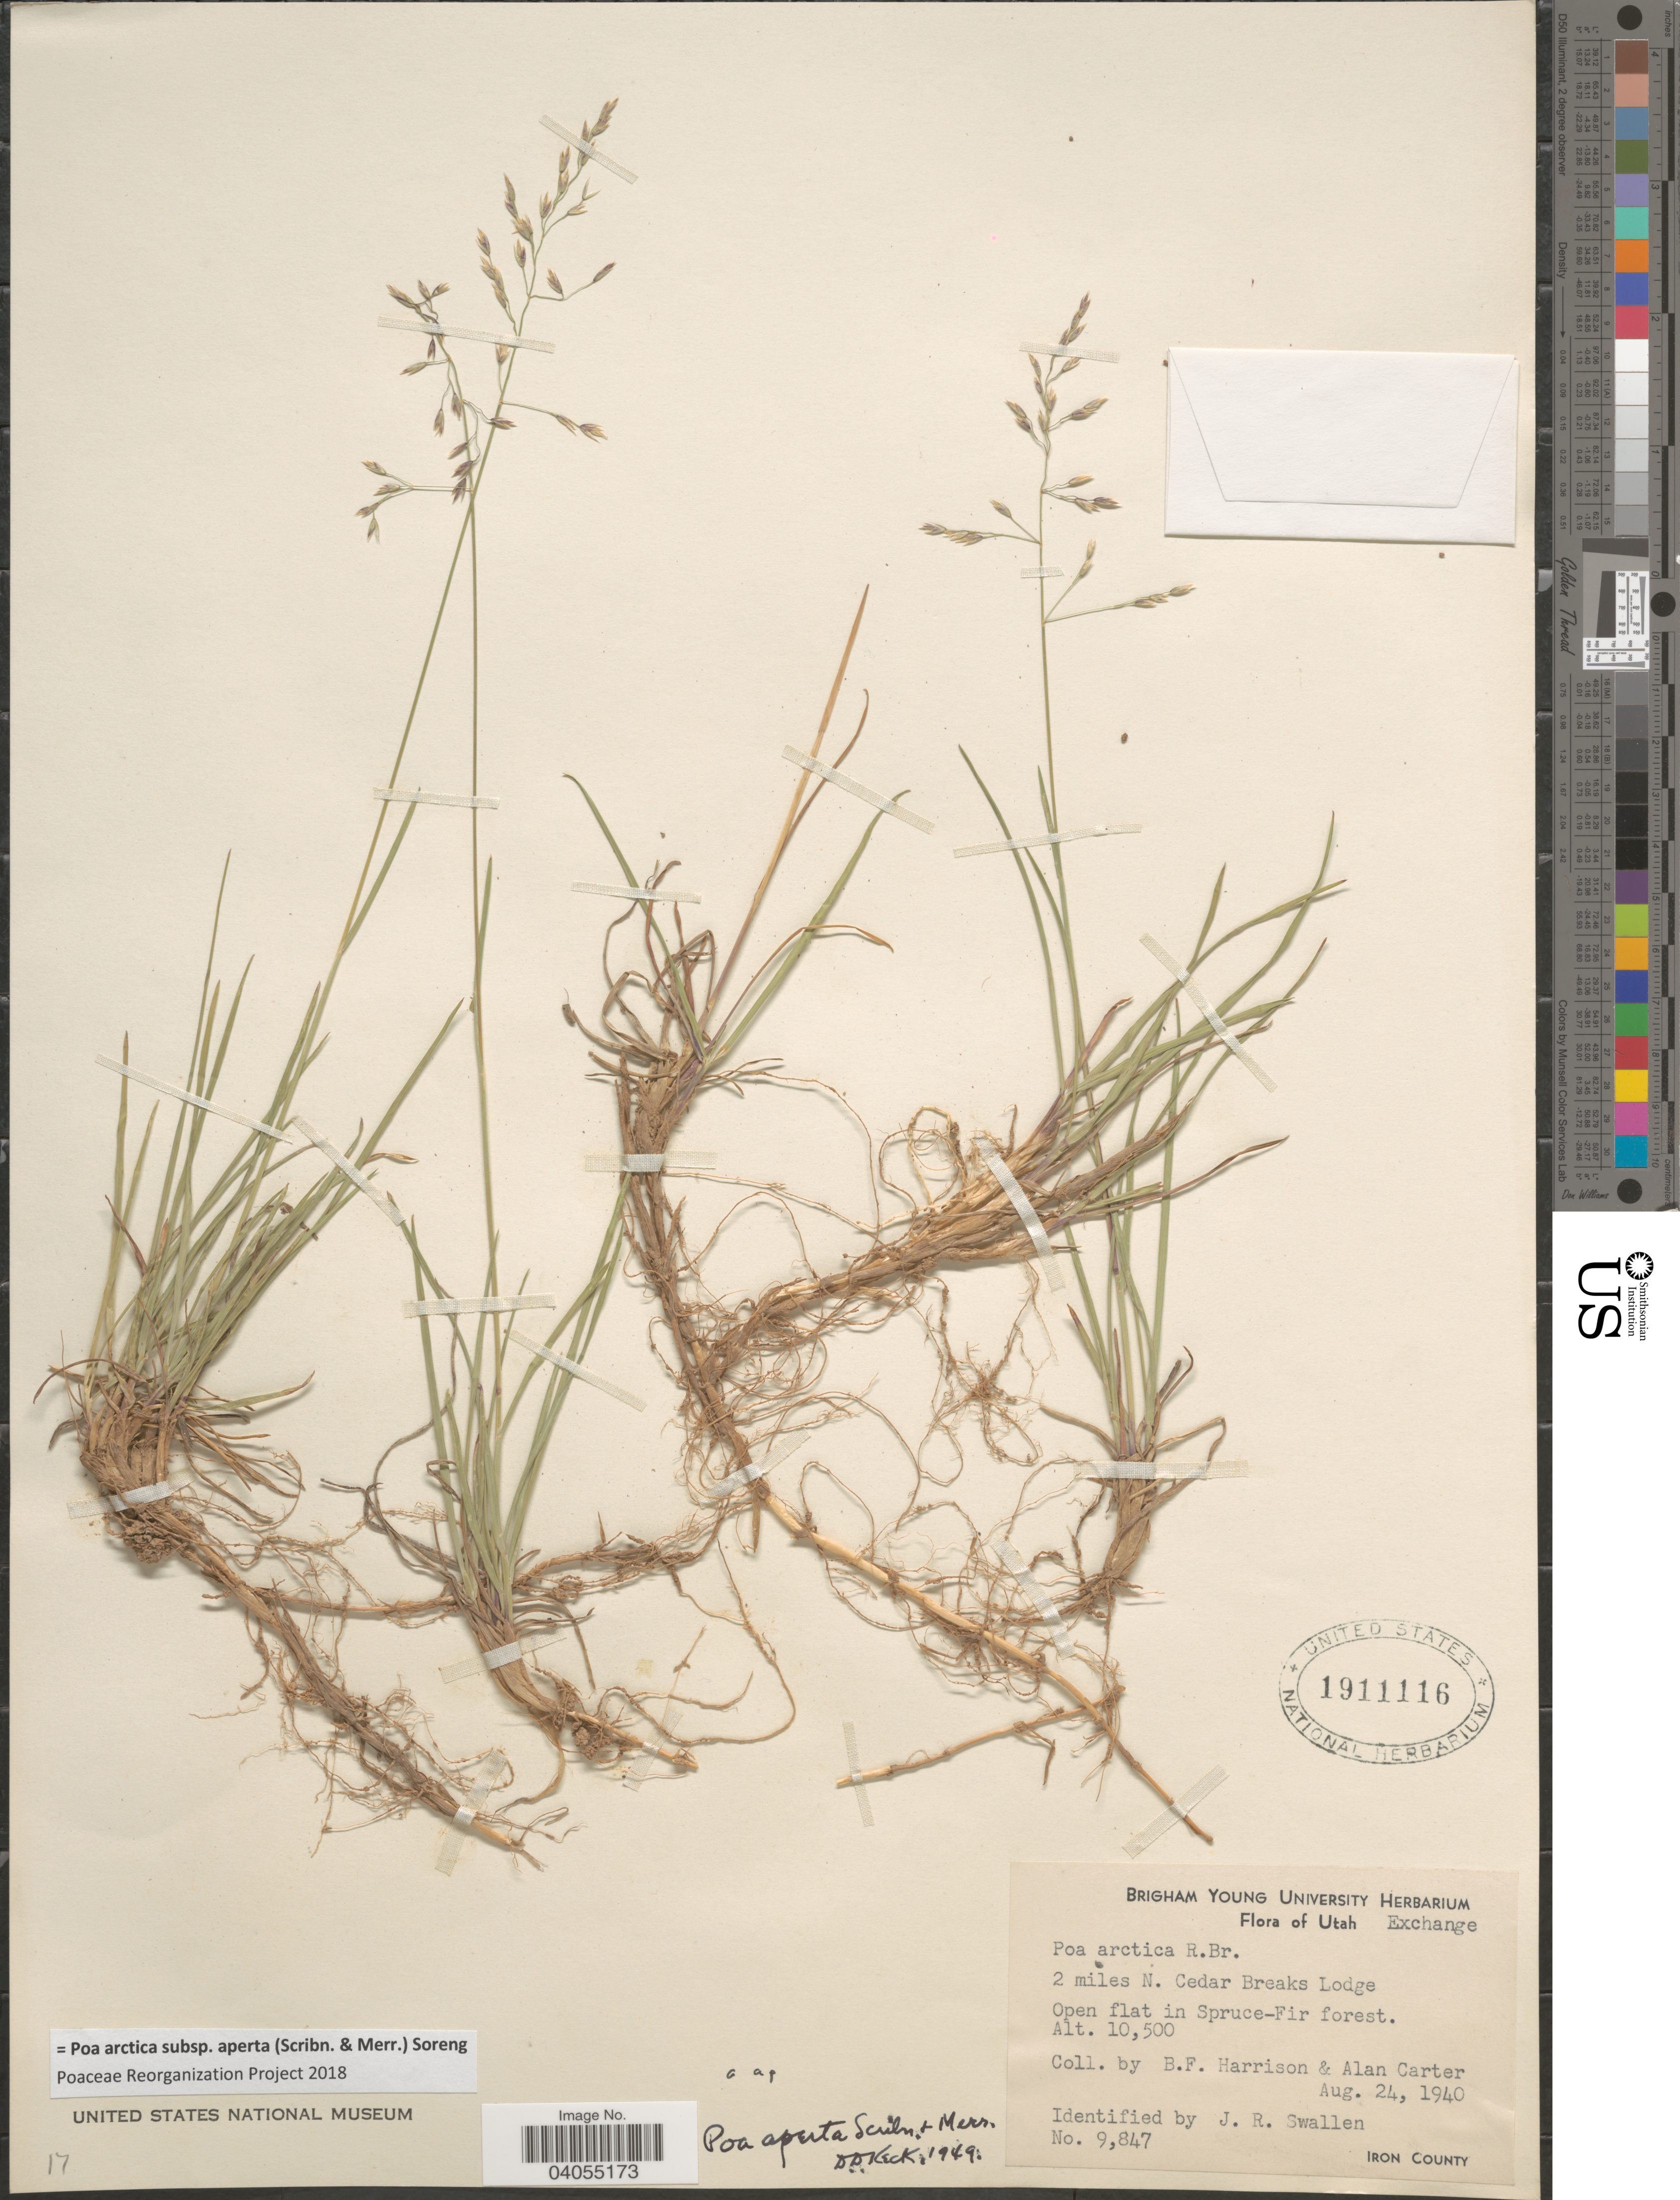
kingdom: Plantae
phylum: Tracheophyta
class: Liliopsida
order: Poales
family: Poaceae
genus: Poa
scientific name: Poa arctica subsp. aperta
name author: (Scribn. & Merr.) Soreng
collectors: B. F. Harrison & A. Carter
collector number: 9847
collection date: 1940-08-24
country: United States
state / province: Utah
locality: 2 miles N. Cedar Breaks Lodge. Open flat in Spruce-Fir forest. Iron County.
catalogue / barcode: US 1911116